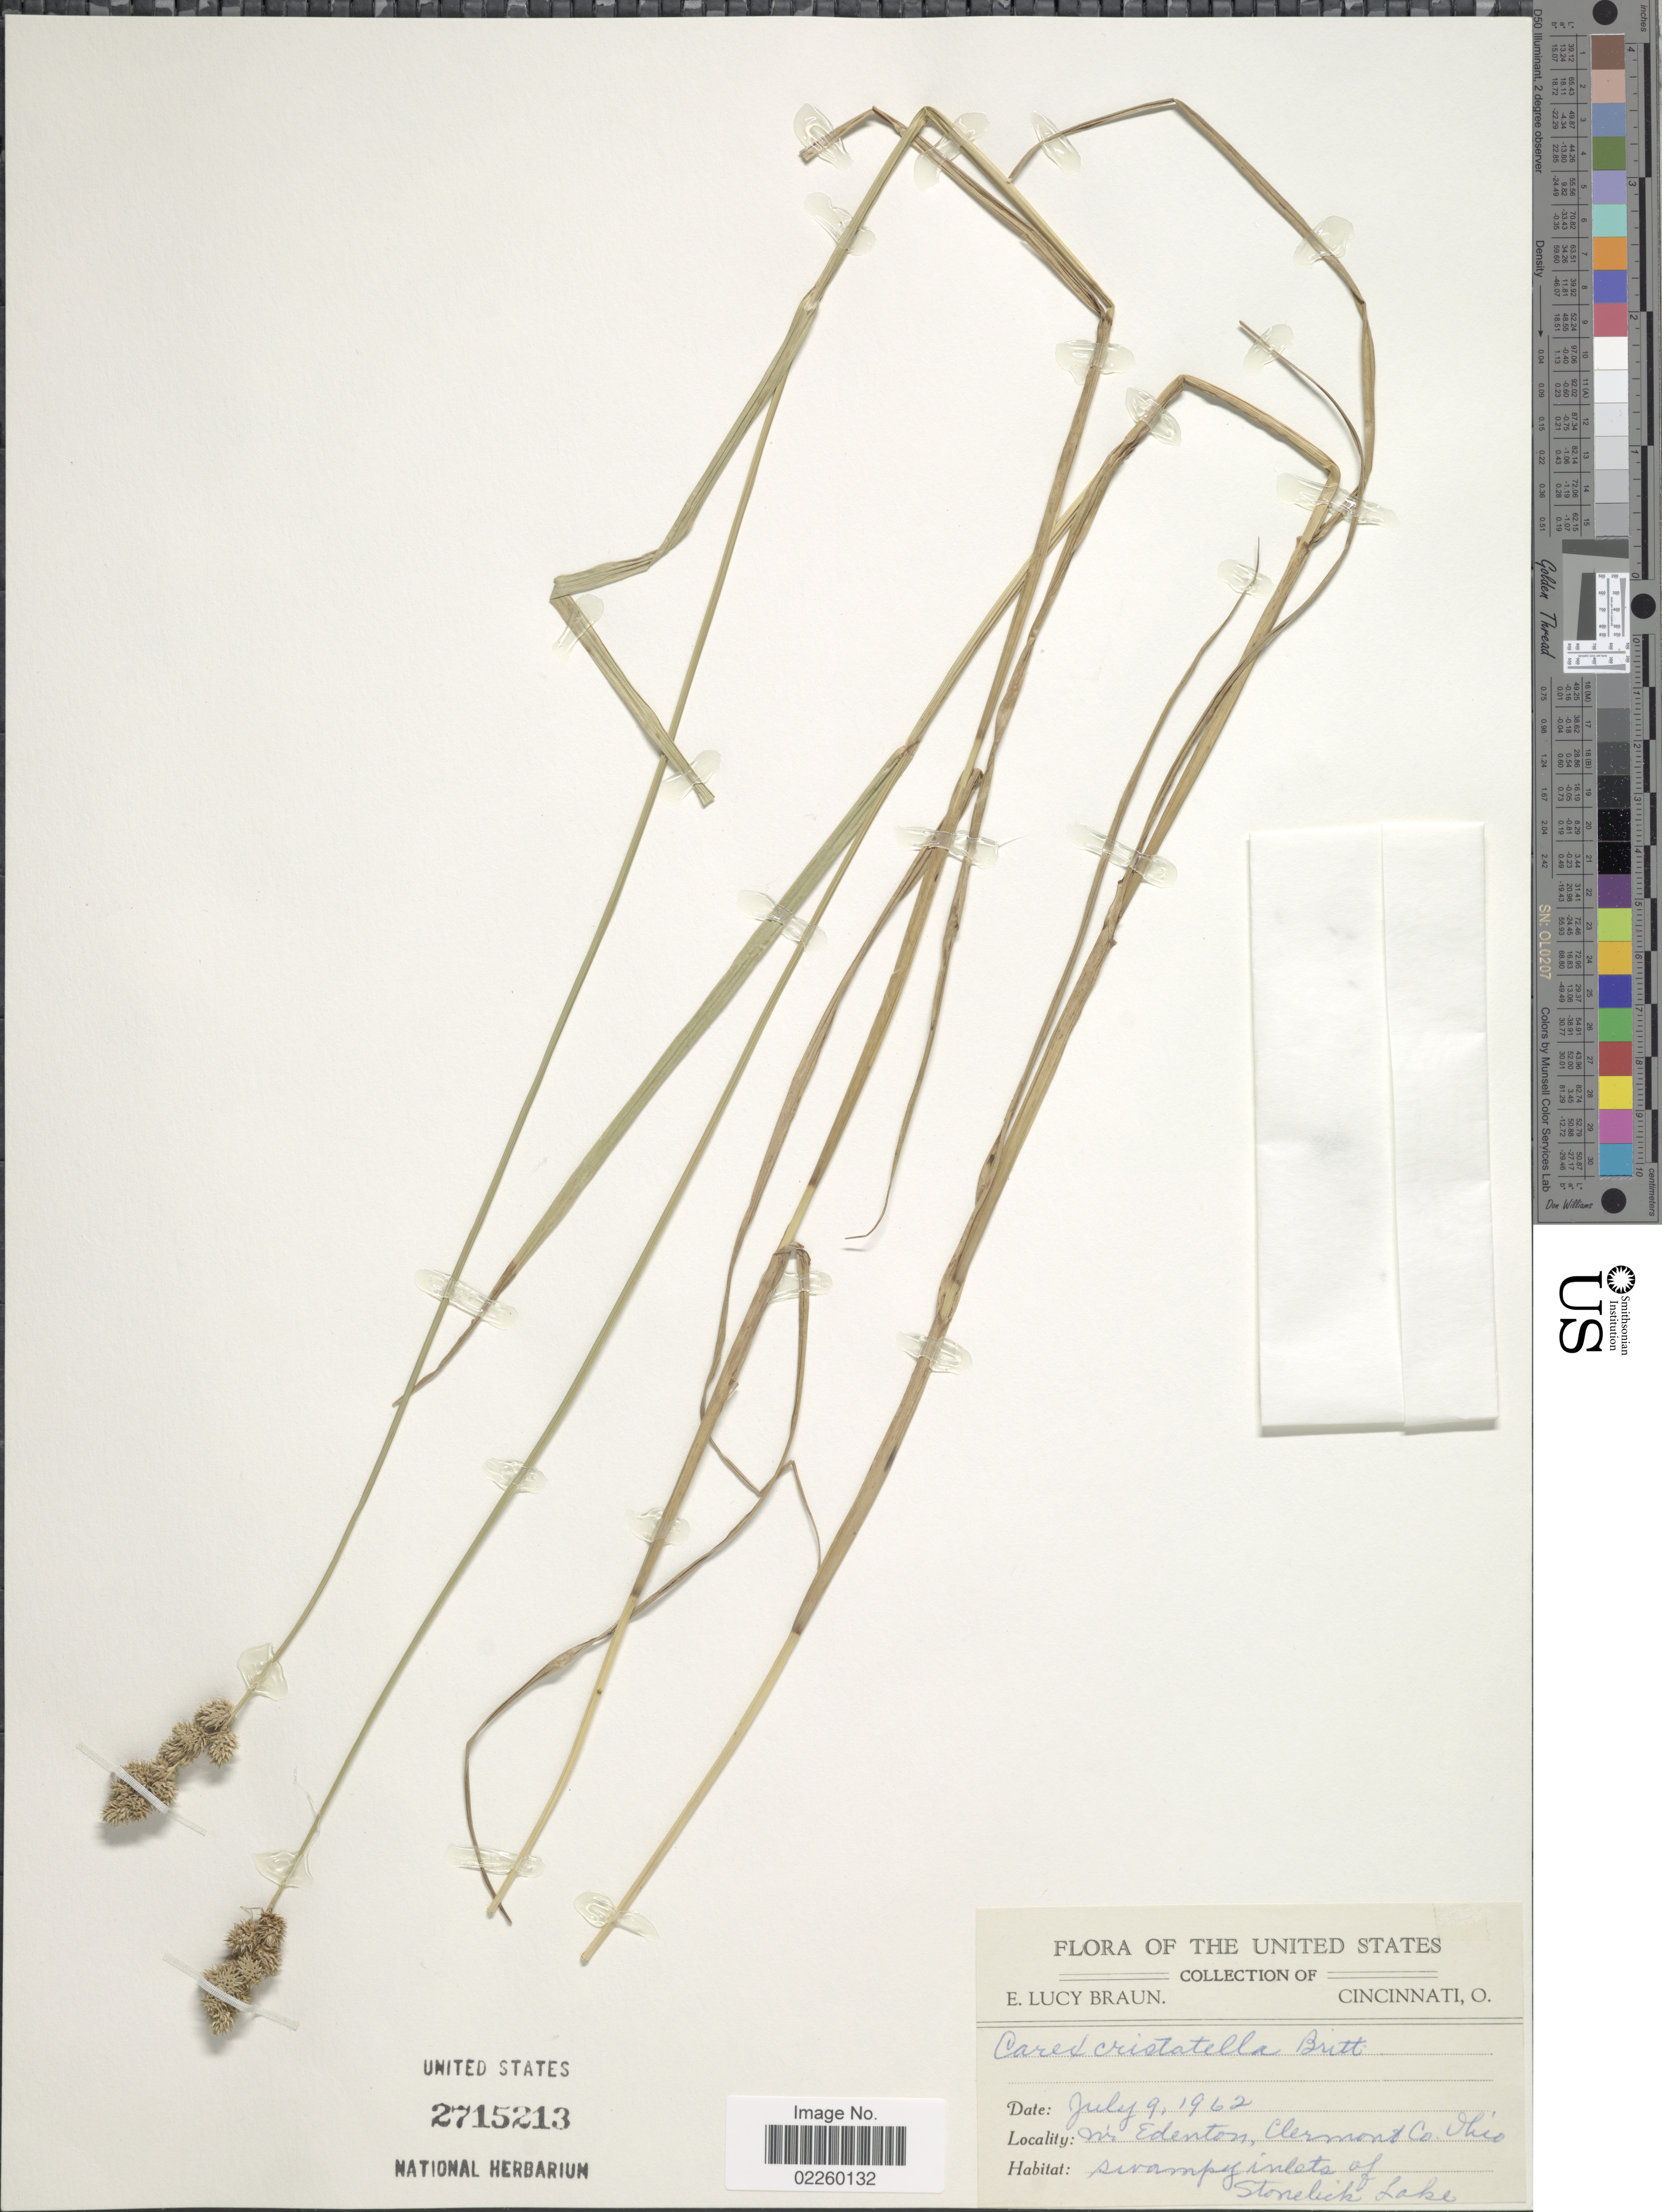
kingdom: Plantae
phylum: Tracheophyta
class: Liliopsida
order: Poales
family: Cyperaceae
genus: Carex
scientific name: Carex cristatella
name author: Britton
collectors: E. L. Braun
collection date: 1962-07-09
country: United States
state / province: Ohio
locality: Nr Edenton, Clermont Co. inlets of Stonelick Lake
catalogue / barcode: US 2715213